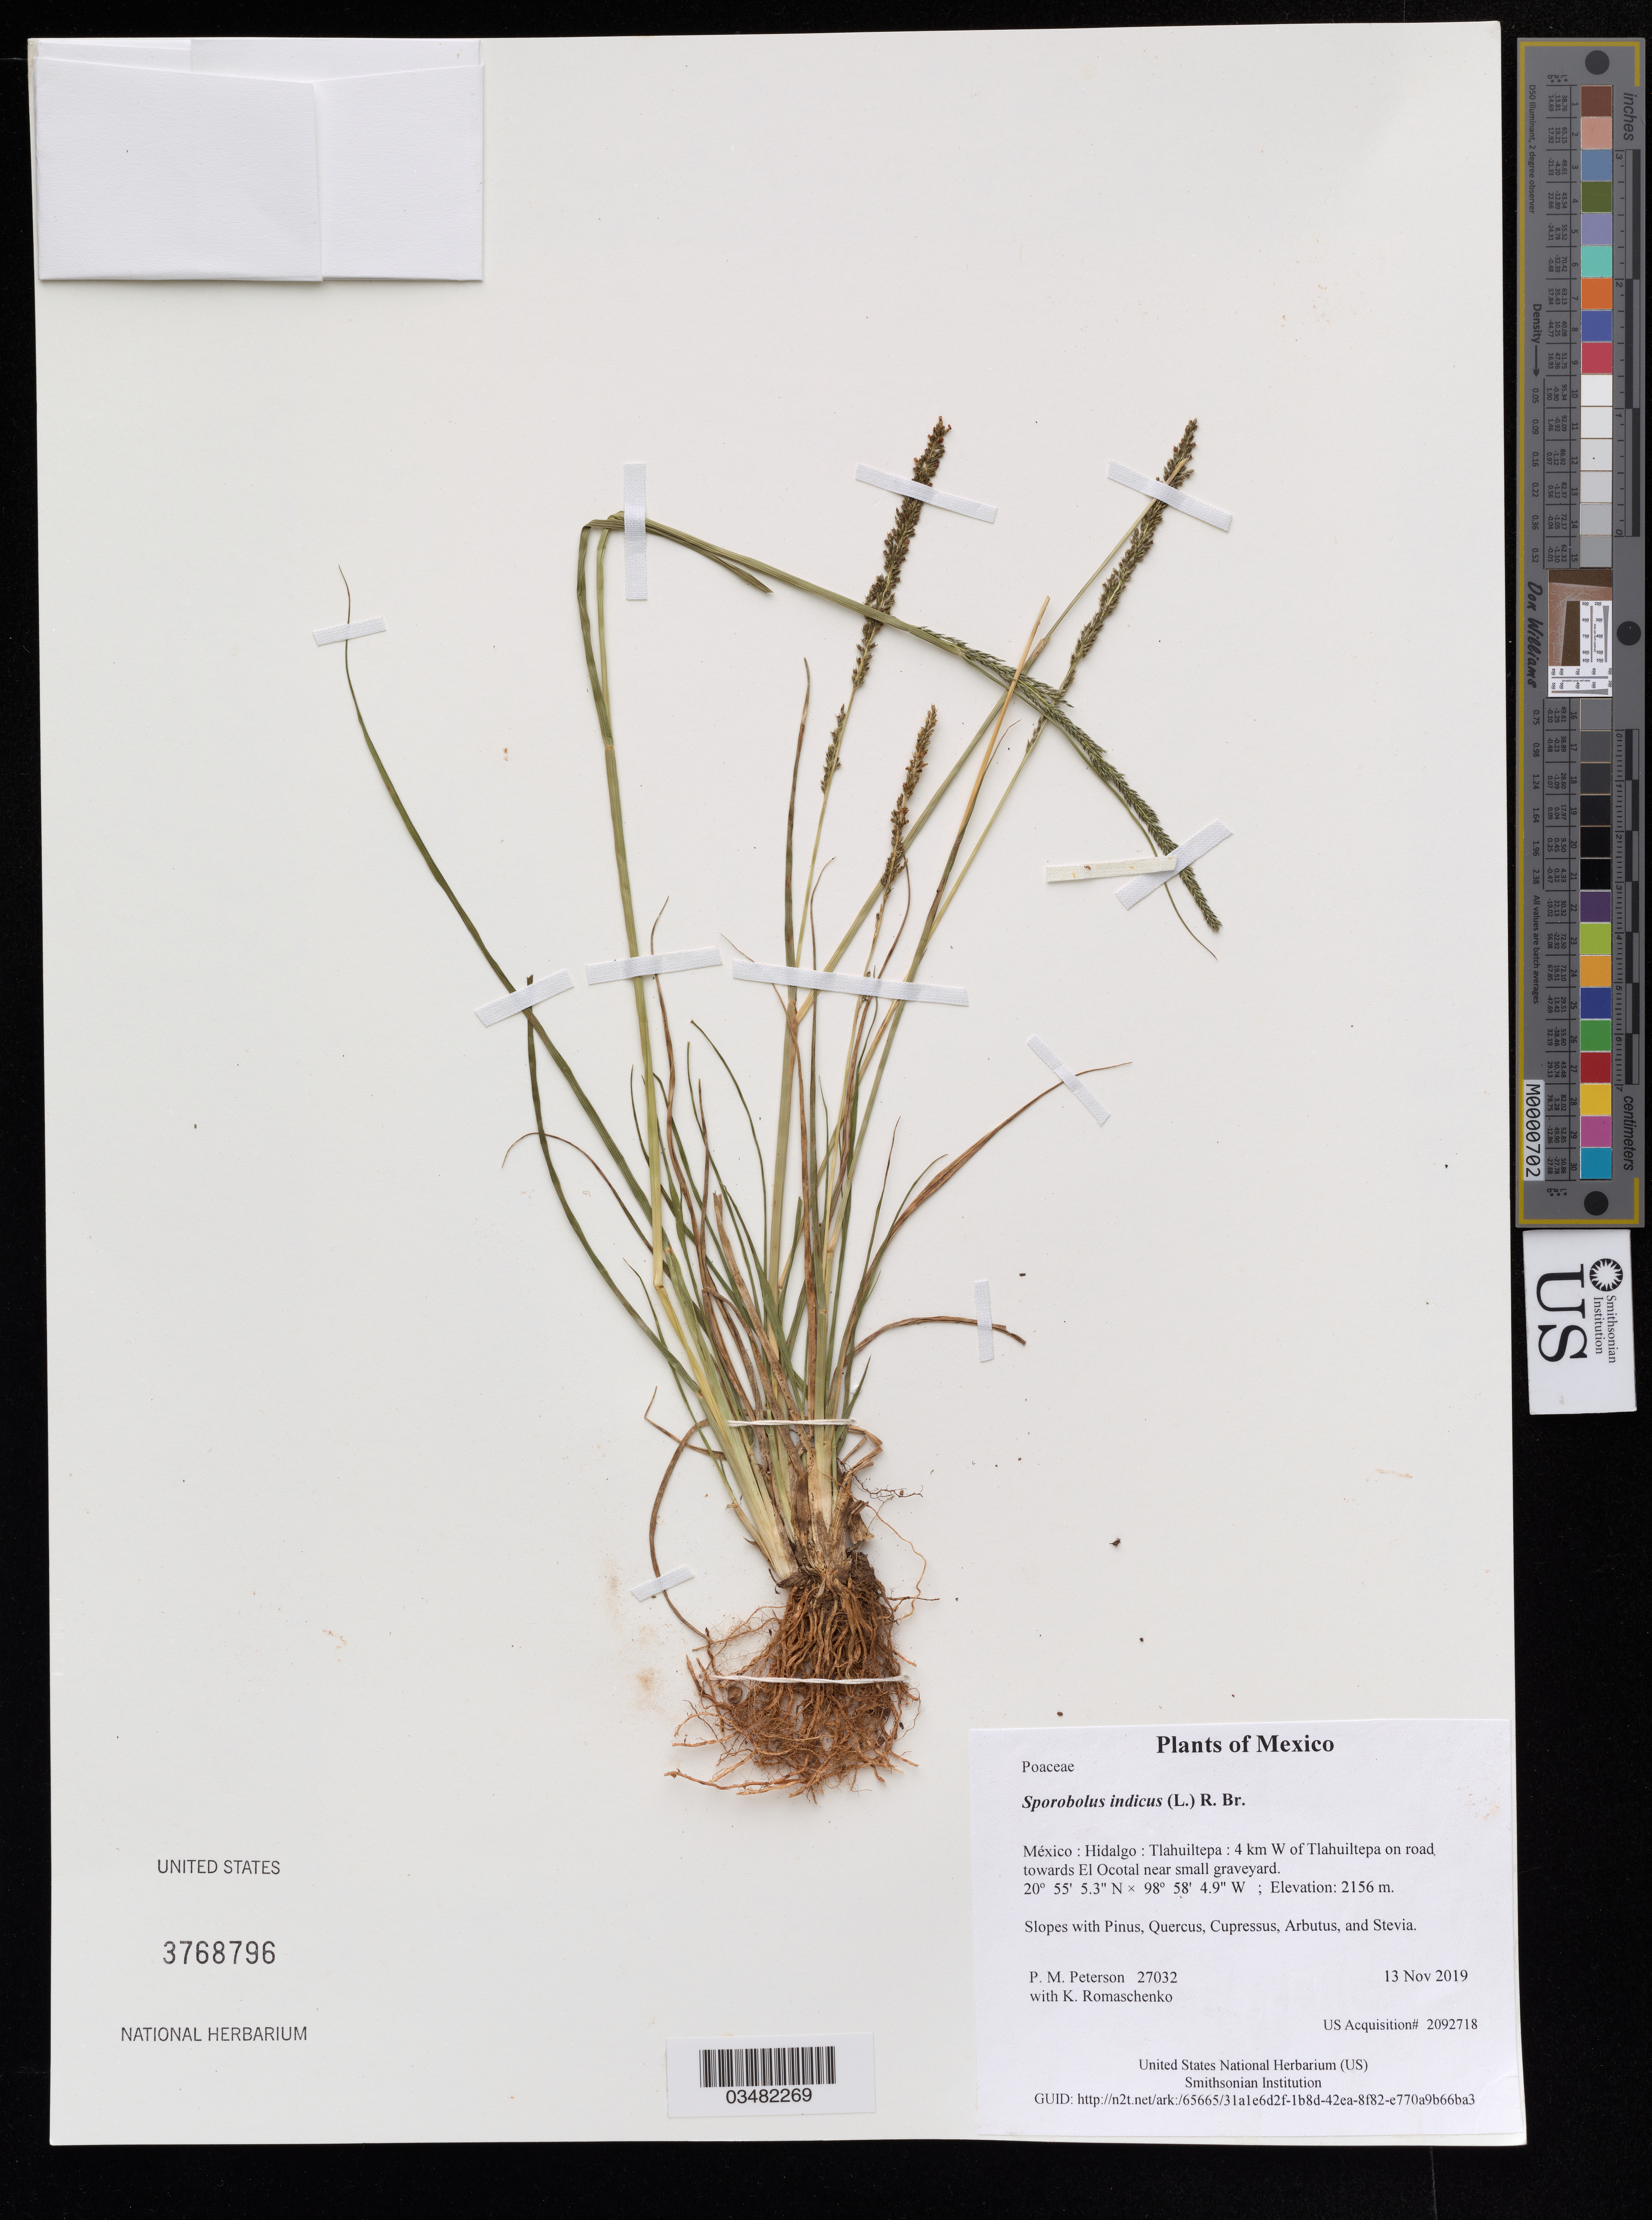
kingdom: Plantae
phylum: Tracheophyta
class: Liliopsida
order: Poales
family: Poaceae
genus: Sporobolus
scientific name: Sporobolus indicus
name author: (L.) R. Br.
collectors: P. M. Peterson & K. Romaschenko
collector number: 27032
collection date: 2019-11-13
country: México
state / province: Hidalgo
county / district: Tlahuiltepa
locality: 4 km W of Tlahuiltepa on road towards El Ocotal near small graveyard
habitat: Slopes with Pinus, Quercus, Cupressus, Arbutus, and Stevia.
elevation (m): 2156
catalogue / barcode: US 3768796